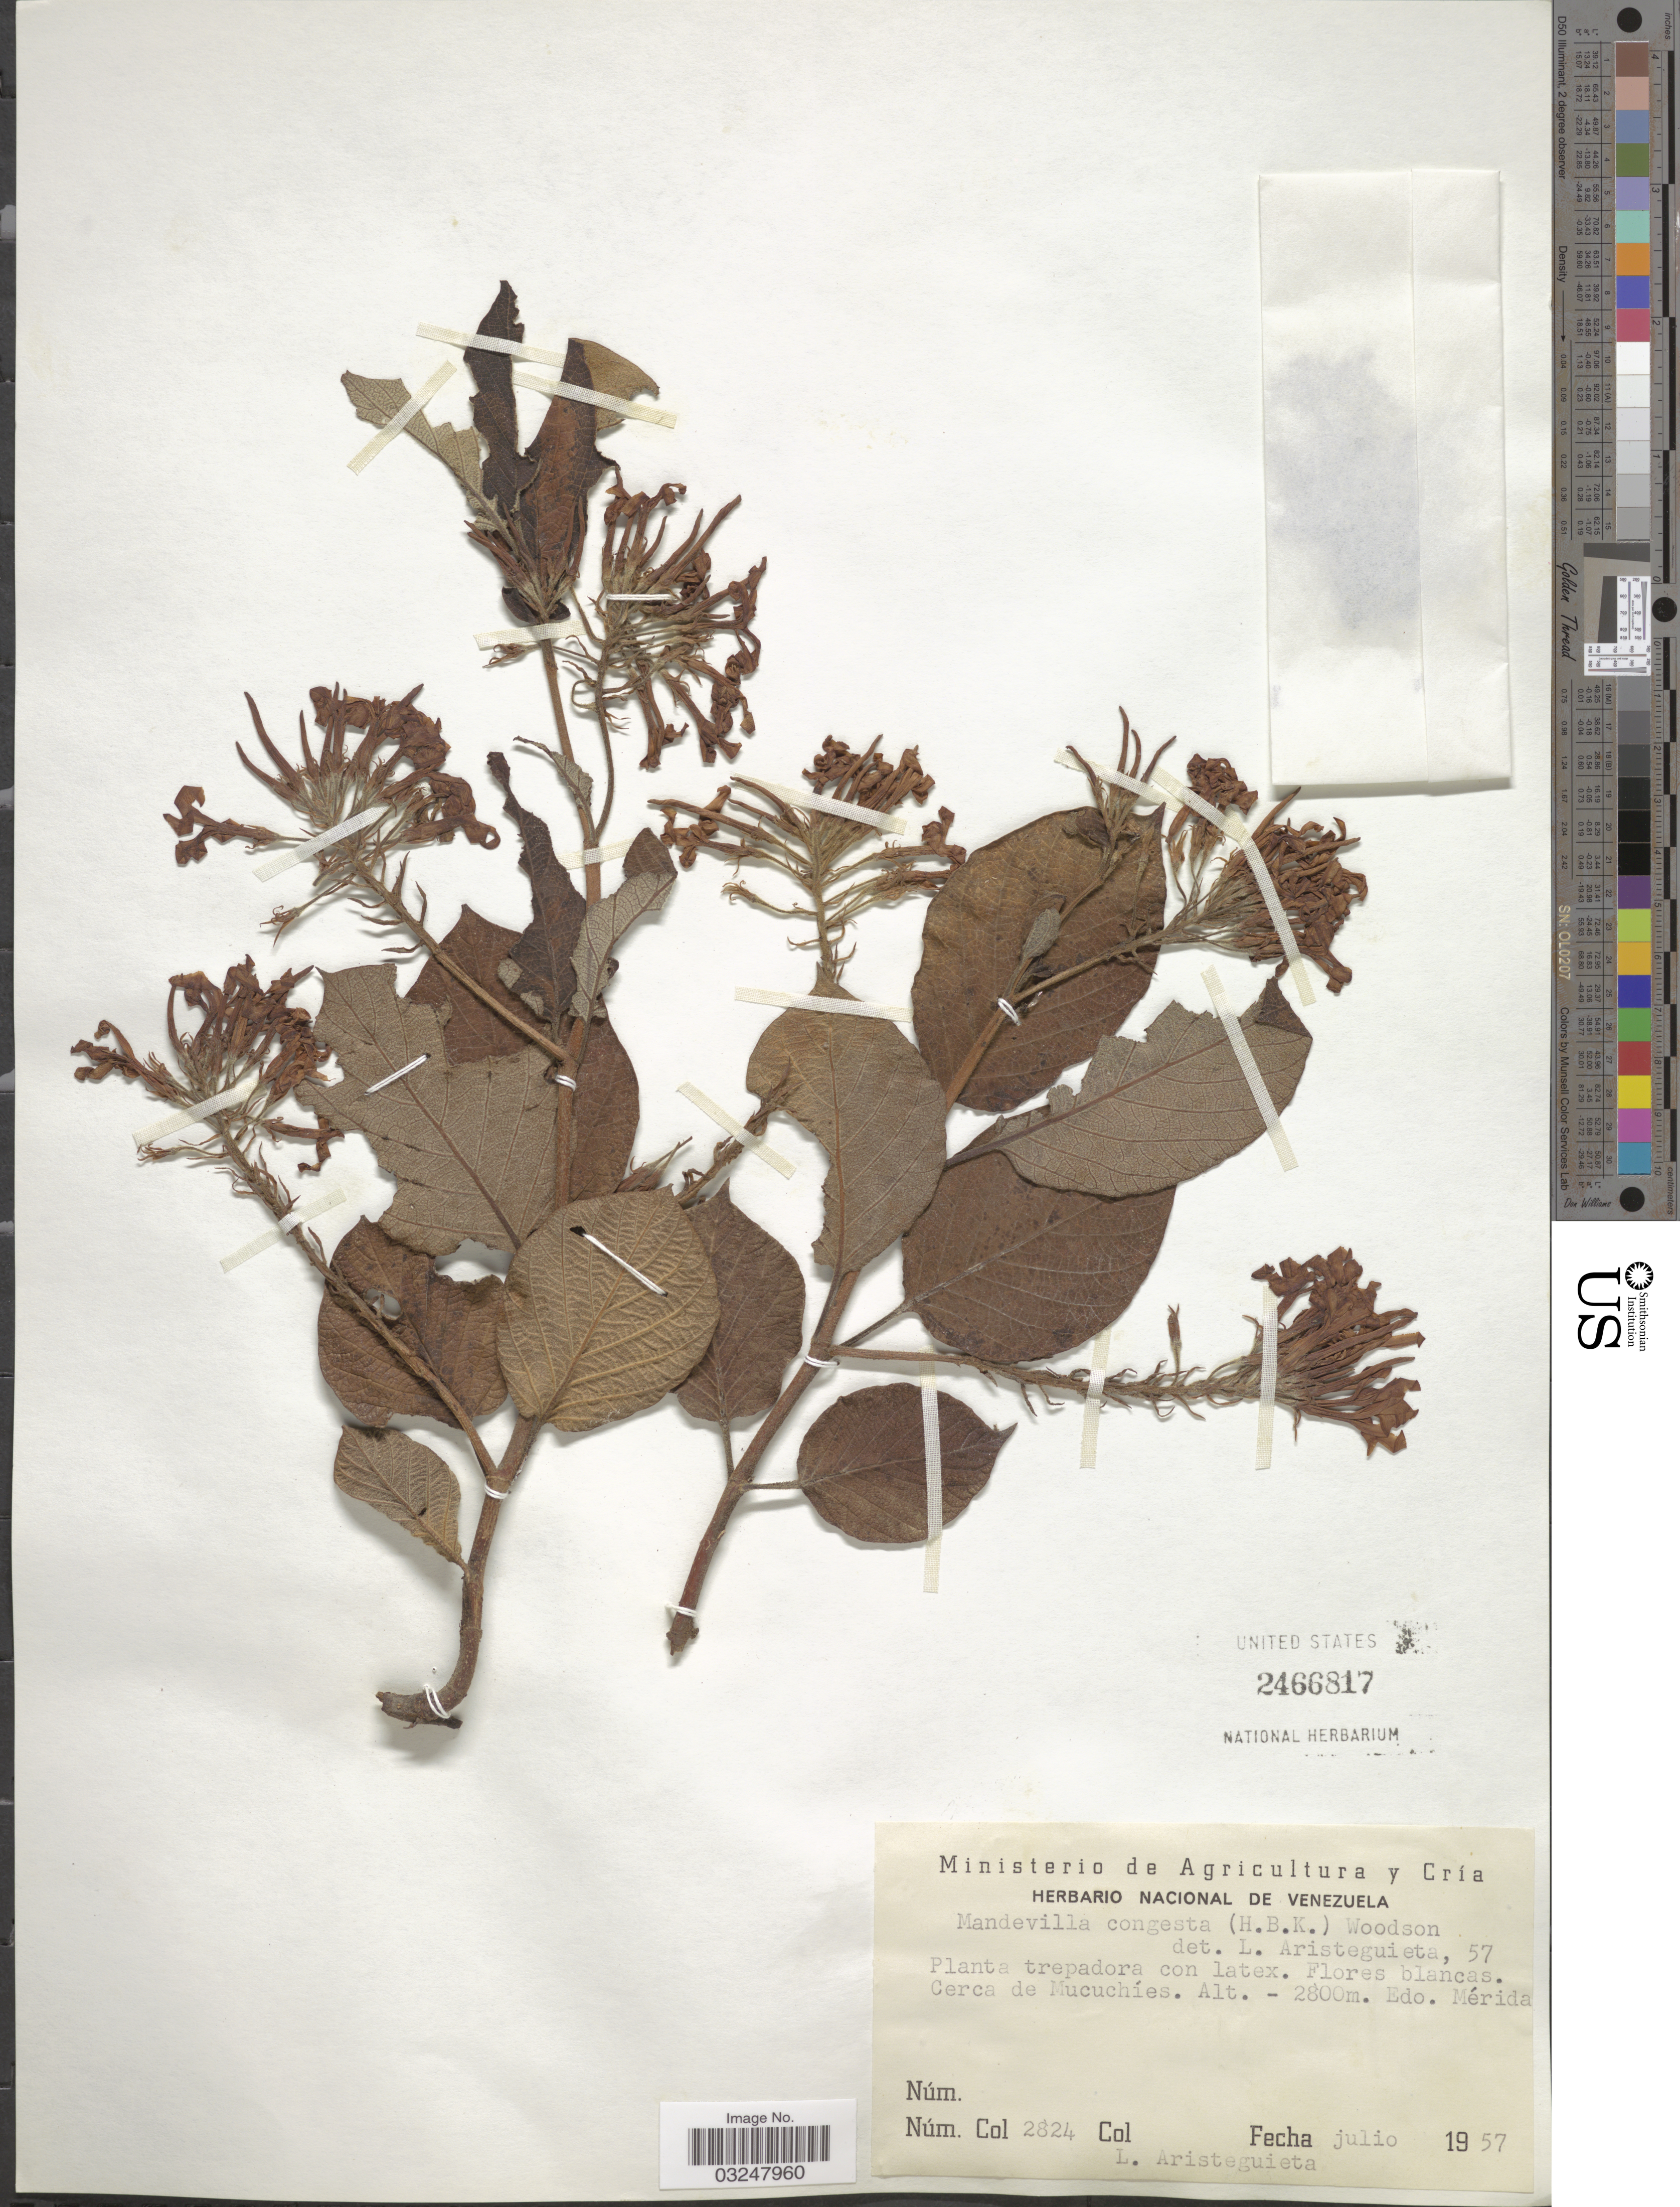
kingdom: Plantae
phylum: Tracheophyta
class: Magnoliopsida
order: Gentianales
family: Apocynaceae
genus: Mandevilla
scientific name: Mandevilla pubescens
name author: (Willd. ex Roem. & Schult.) J.F. Morales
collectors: L. Aristeguieta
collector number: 2824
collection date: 1957-07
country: Venezuela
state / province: Mérida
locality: Cerca de Mucuchíes.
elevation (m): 2800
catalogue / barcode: US 2466817